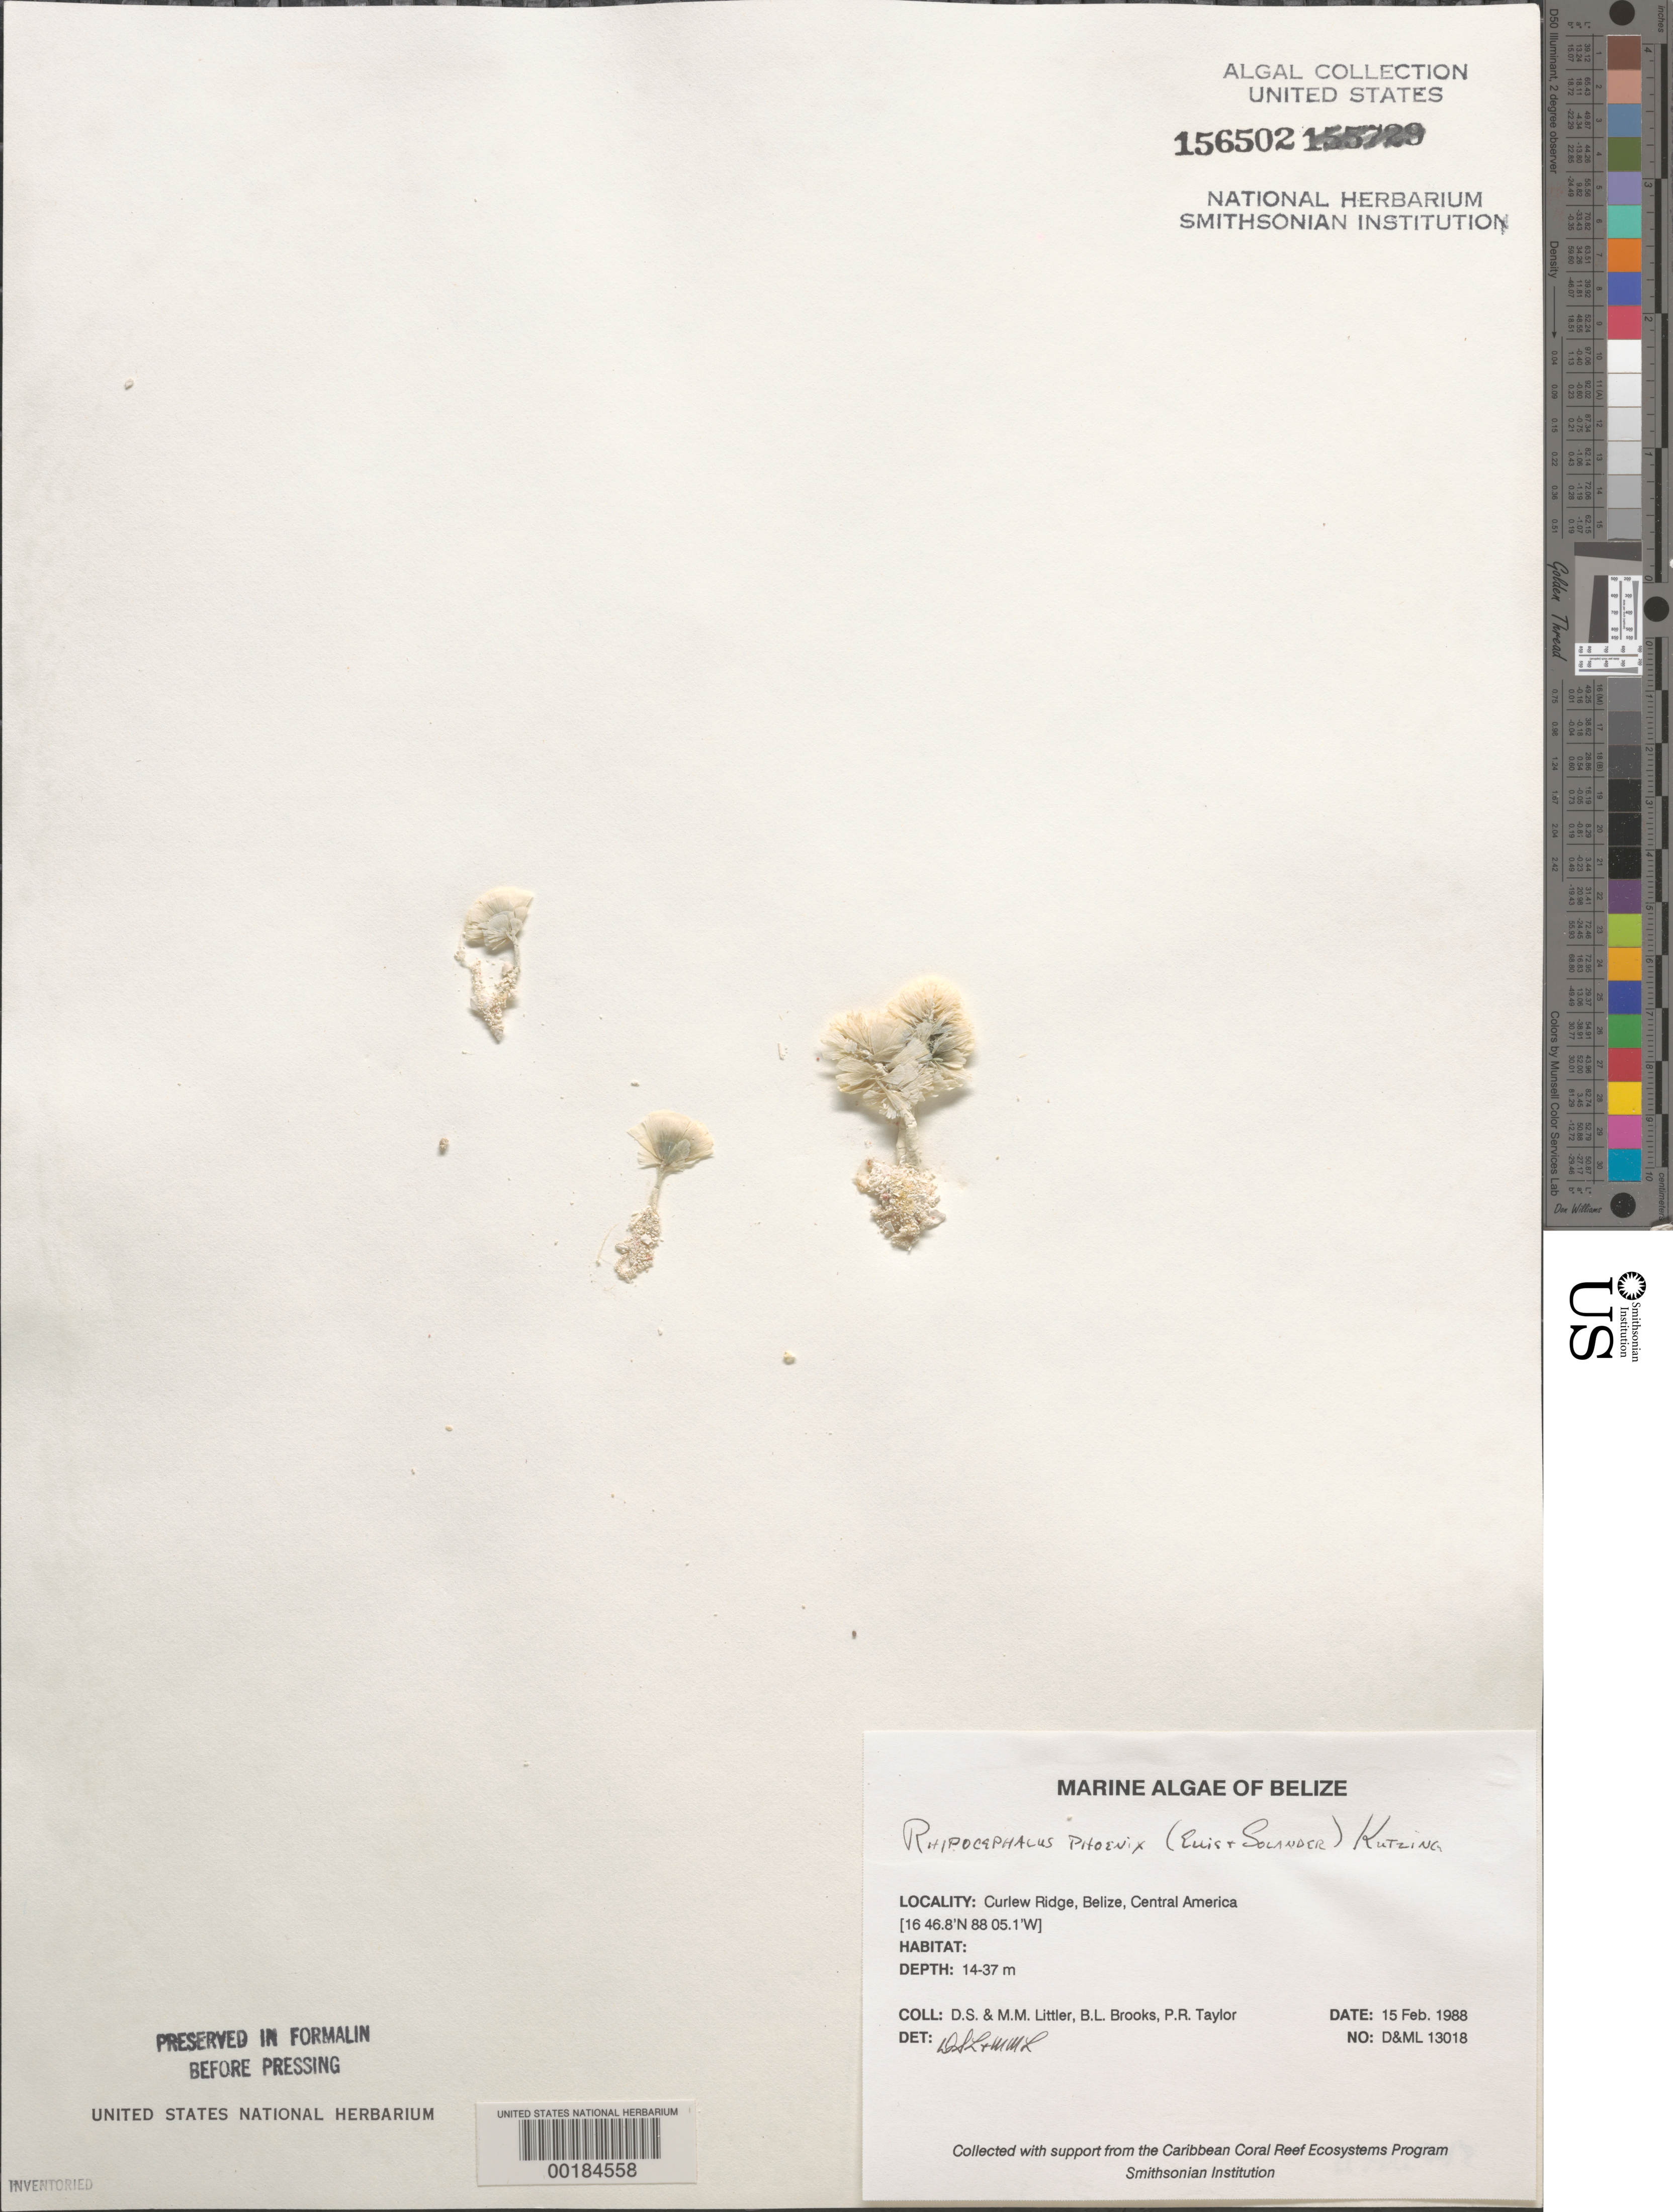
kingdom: Plantae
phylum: Chlorophyta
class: Ulvophyceae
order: Bryopsidales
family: Udoteaceae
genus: Rhipocephalus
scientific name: Rhipocephalus phoenix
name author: (J. Ellis & Sol.) Kütz.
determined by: Littler, D. S.; Littler, M. M.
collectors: D. S. Littler, M. M. Littler, B. Brooks & P. R. Taylor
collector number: D&ML 13018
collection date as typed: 15 Feb 1988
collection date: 1988-02-15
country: Belize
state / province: Stann Creek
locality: Curlew Ridge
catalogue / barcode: US 156502